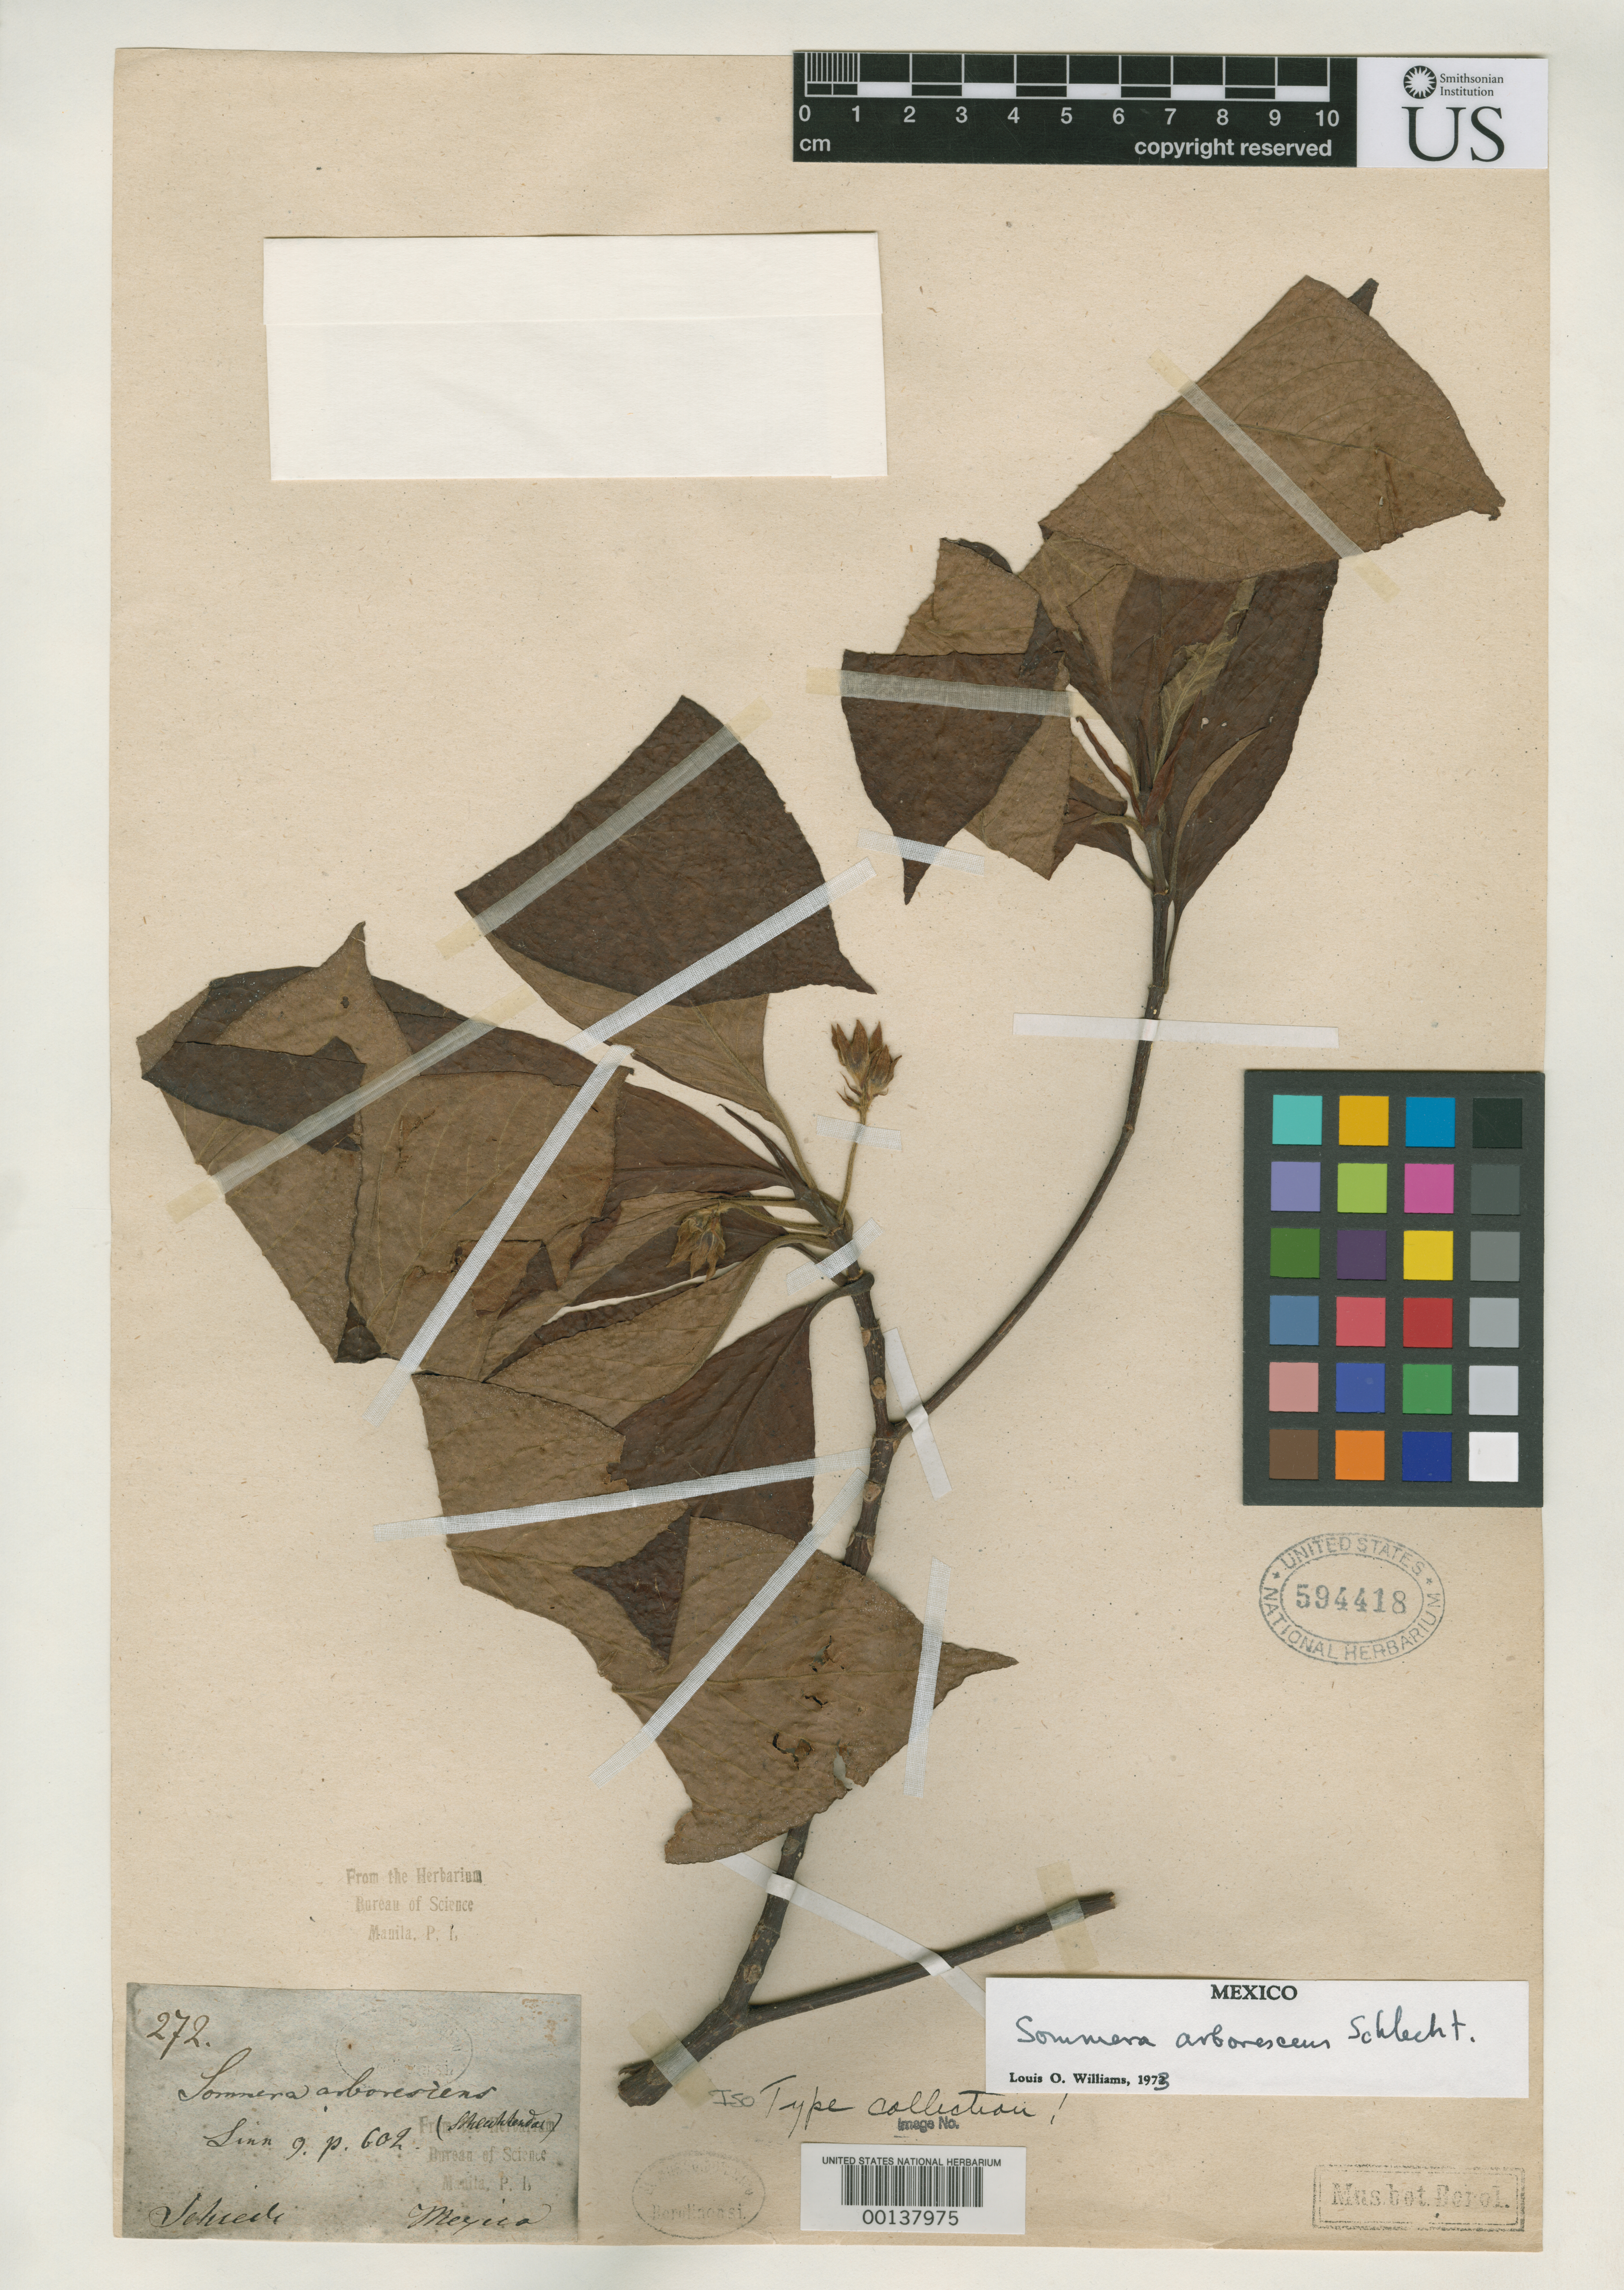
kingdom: Plantae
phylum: Tracheophyta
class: Magnoliopsida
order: Gentianales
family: Rubiaceae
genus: Sommera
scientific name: Sommera arborescens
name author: Schltdl.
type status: Isotype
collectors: C. J. W. Schiede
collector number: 272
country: Mexico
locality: Hacienda de La Laguna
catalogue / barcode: US 594418